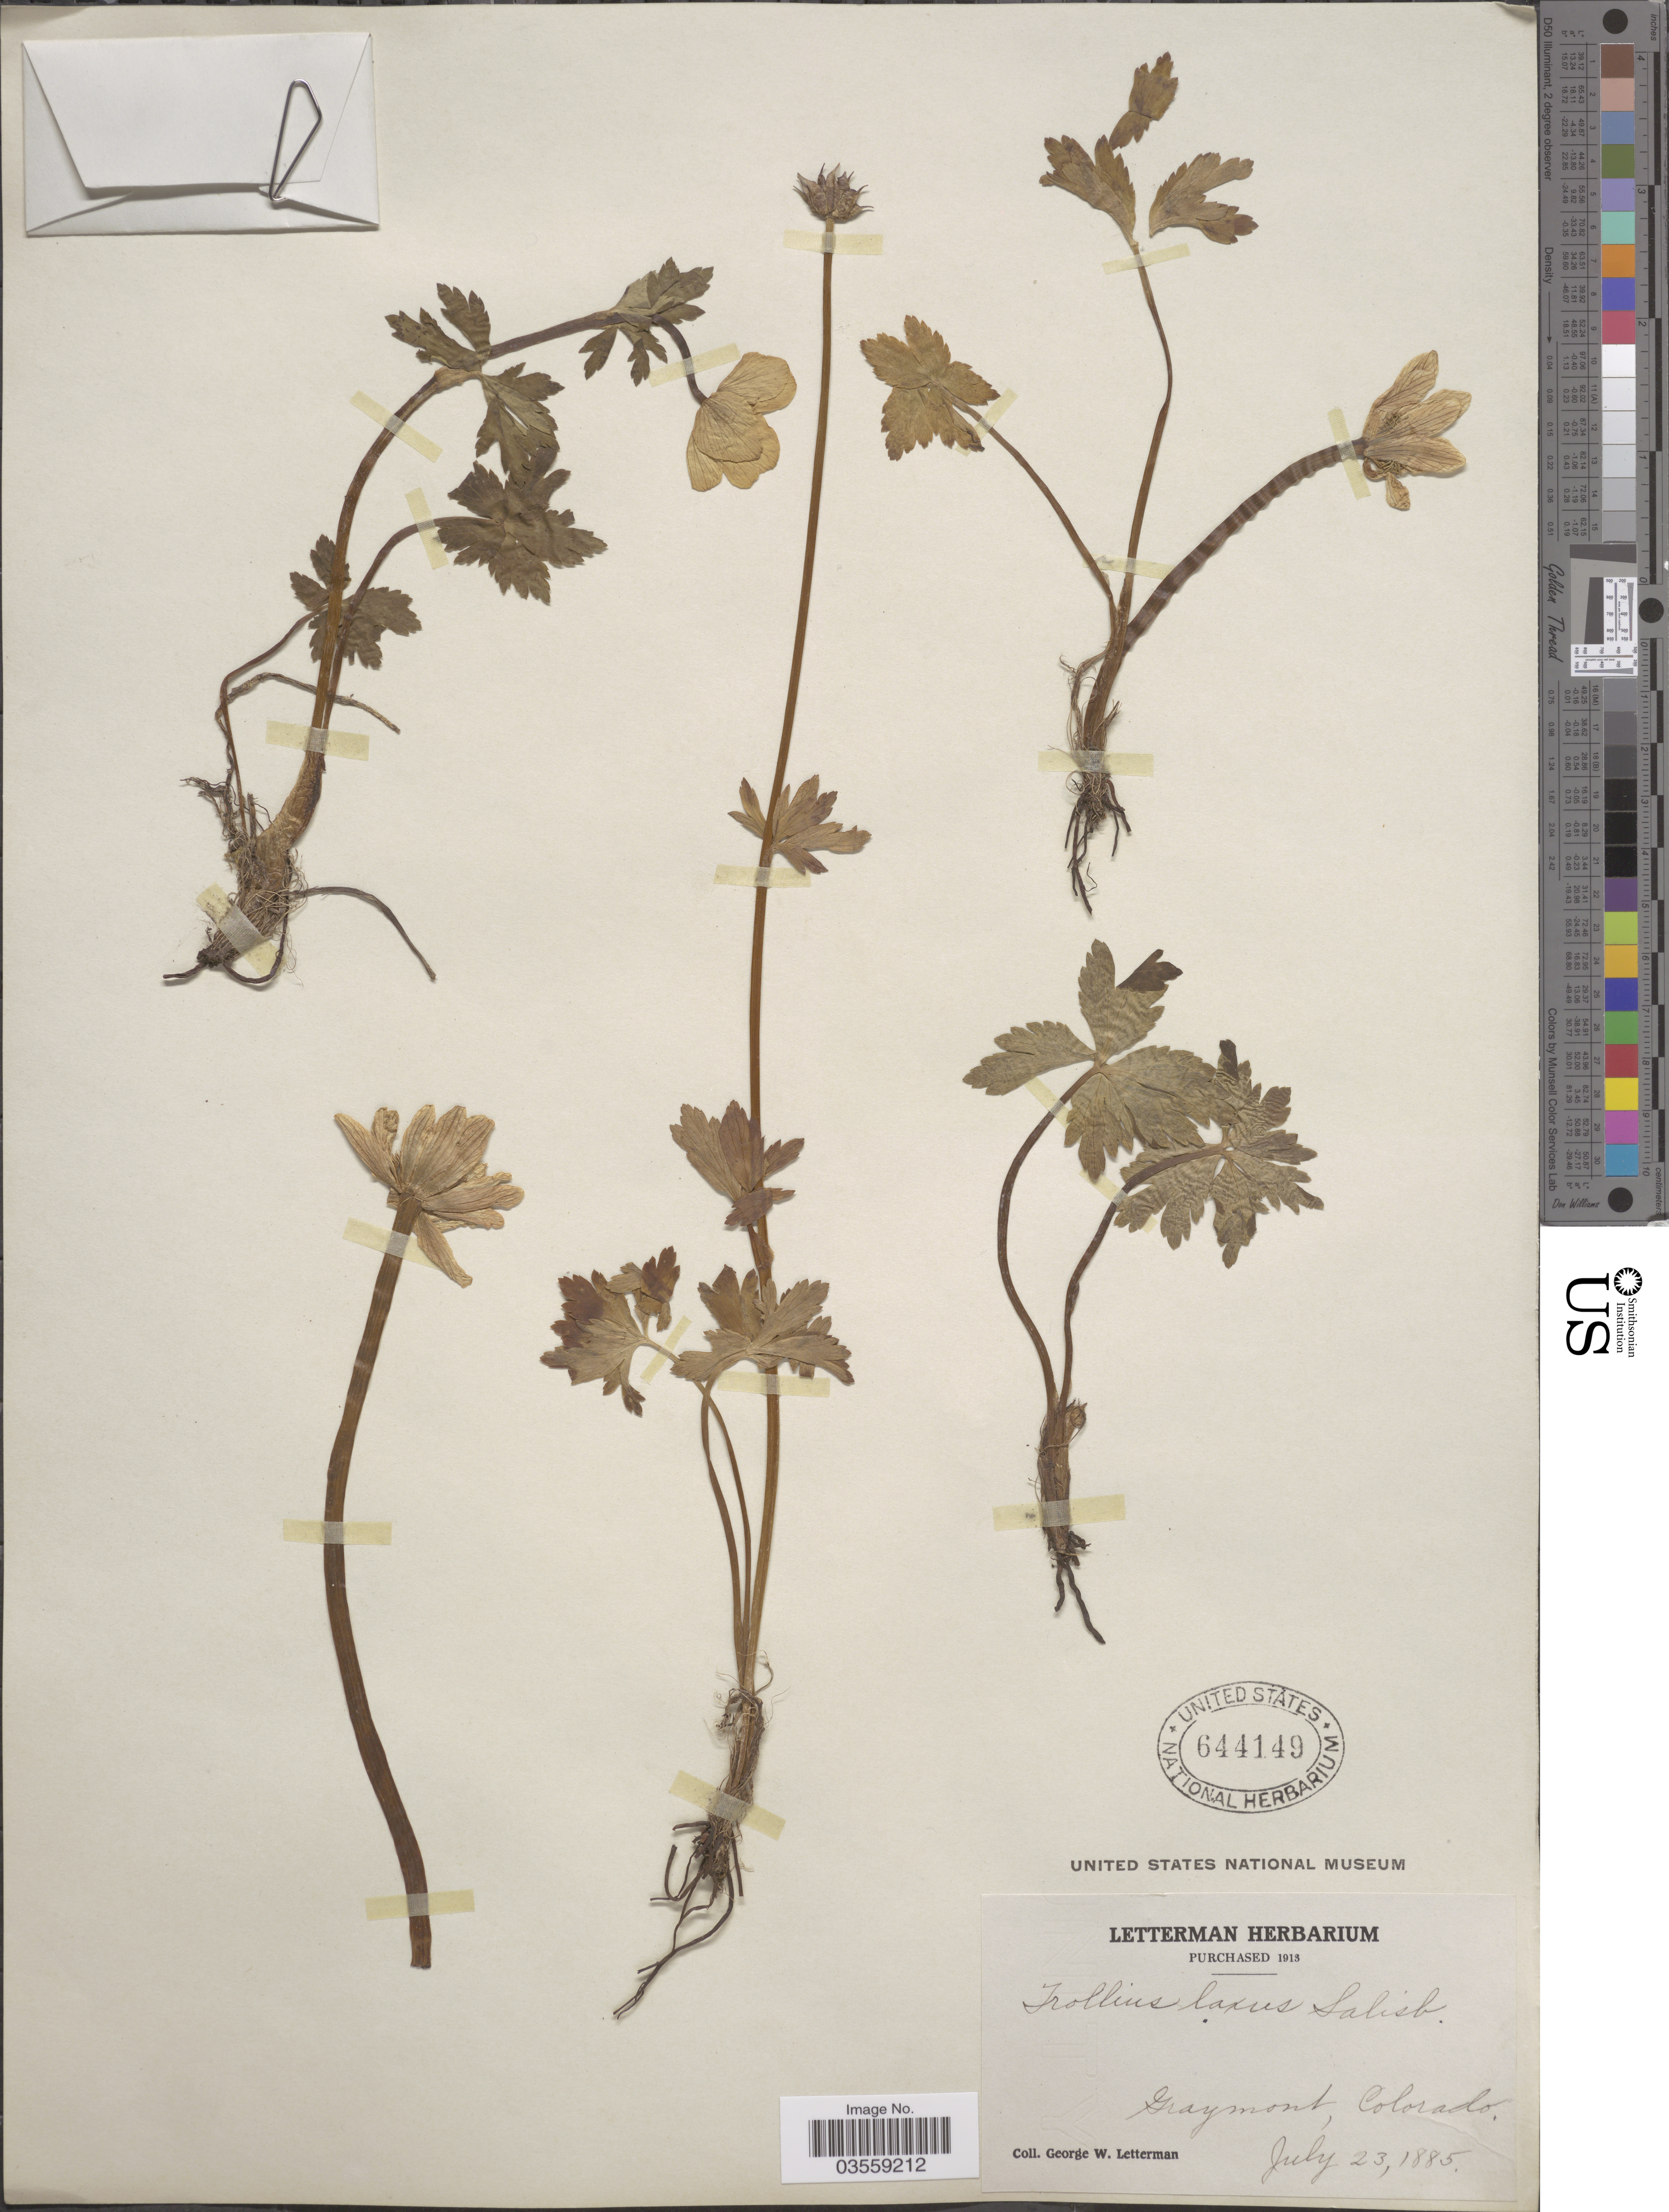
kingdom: Plantae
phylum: Tracheophyta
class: Magnoliopsida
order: Ranunculales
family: Ranunculaceae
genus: Trollius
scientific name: Trollius laxus var. albiflorus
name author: A. Gray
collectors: G. W. Letterman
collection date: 1885-07-23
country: United States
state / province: Colorado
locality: Graymont.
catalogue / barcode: US 644149